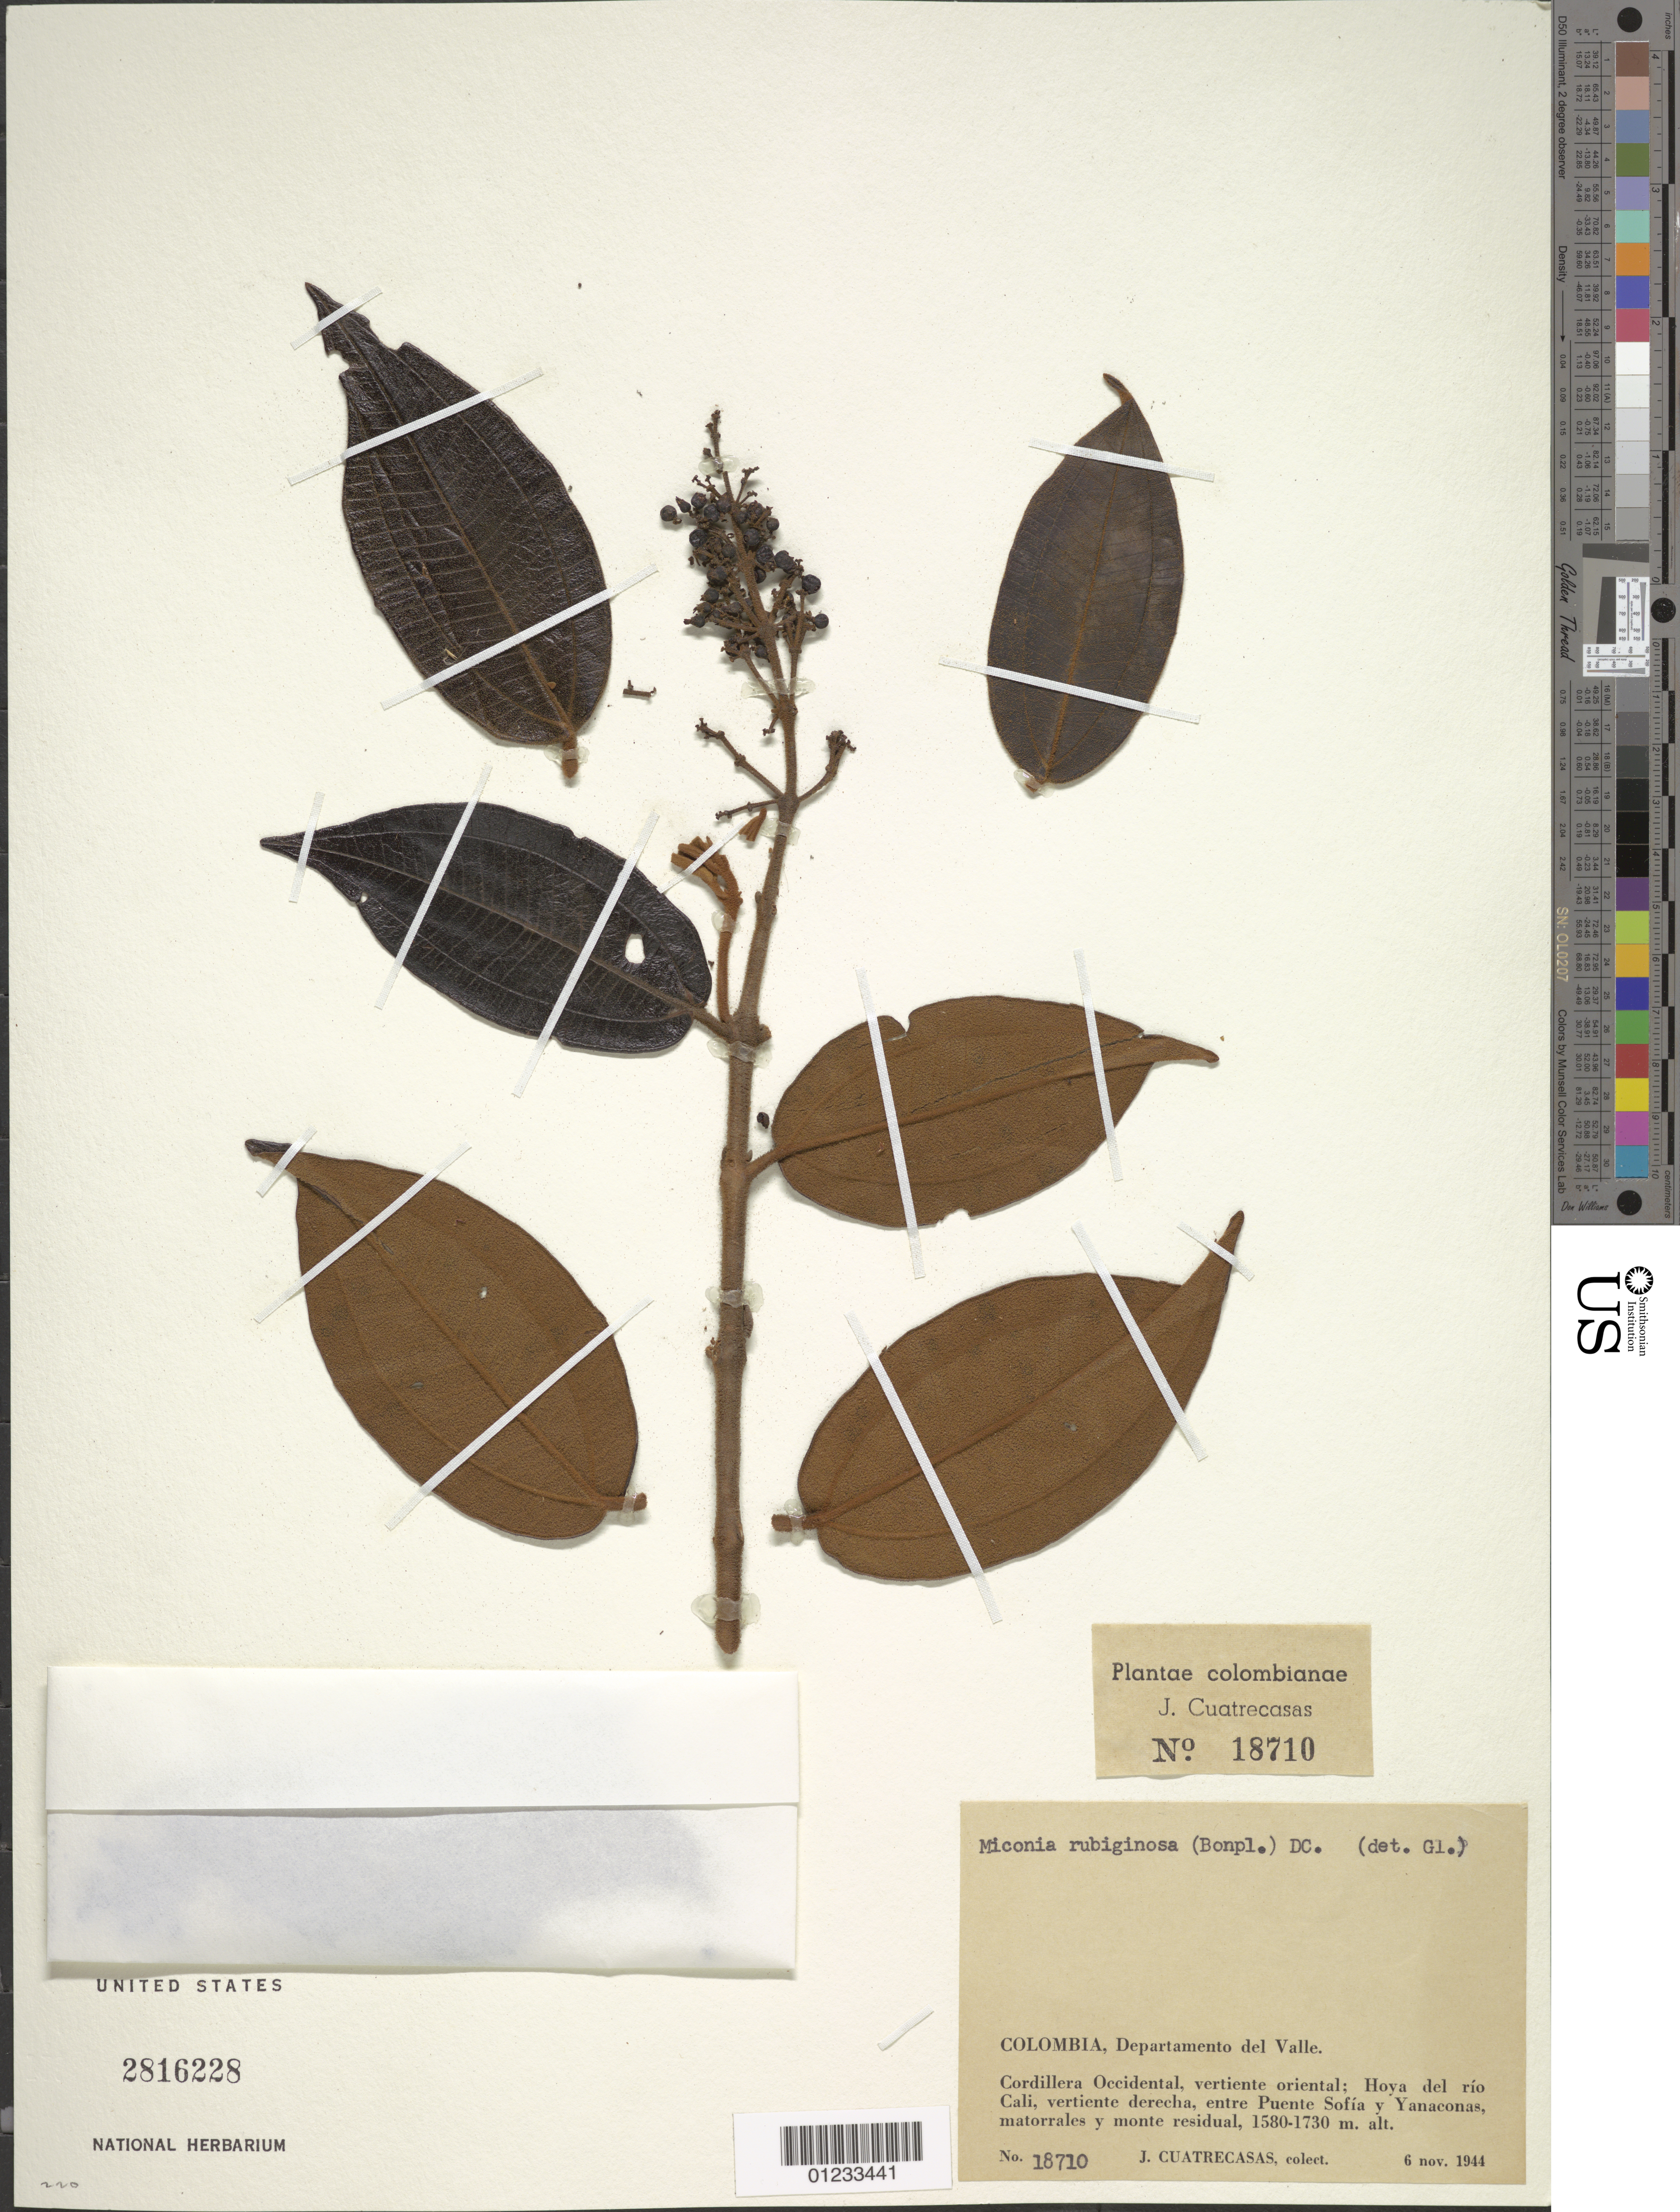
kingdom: Plantae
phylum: Tracheophyta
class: Magnoliopsida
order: Myrtales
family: Melastomataceae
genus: Miconia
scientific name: Miconia rubiginosa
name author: (Bonpl.) DC.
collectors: J. Cuatrecasas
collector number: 18710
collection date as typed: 06 Nov 1944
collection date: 1944-11-06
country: Colombia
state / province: Valle del Cauca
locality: Cordillera Occidental, Vertiente Occidental; Hoya del Rio Cali, Vertiente Derecha, between Puente Sofia and Yanaconas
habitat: matorrales y monte residual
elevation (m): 1580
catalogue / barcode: US 2816228